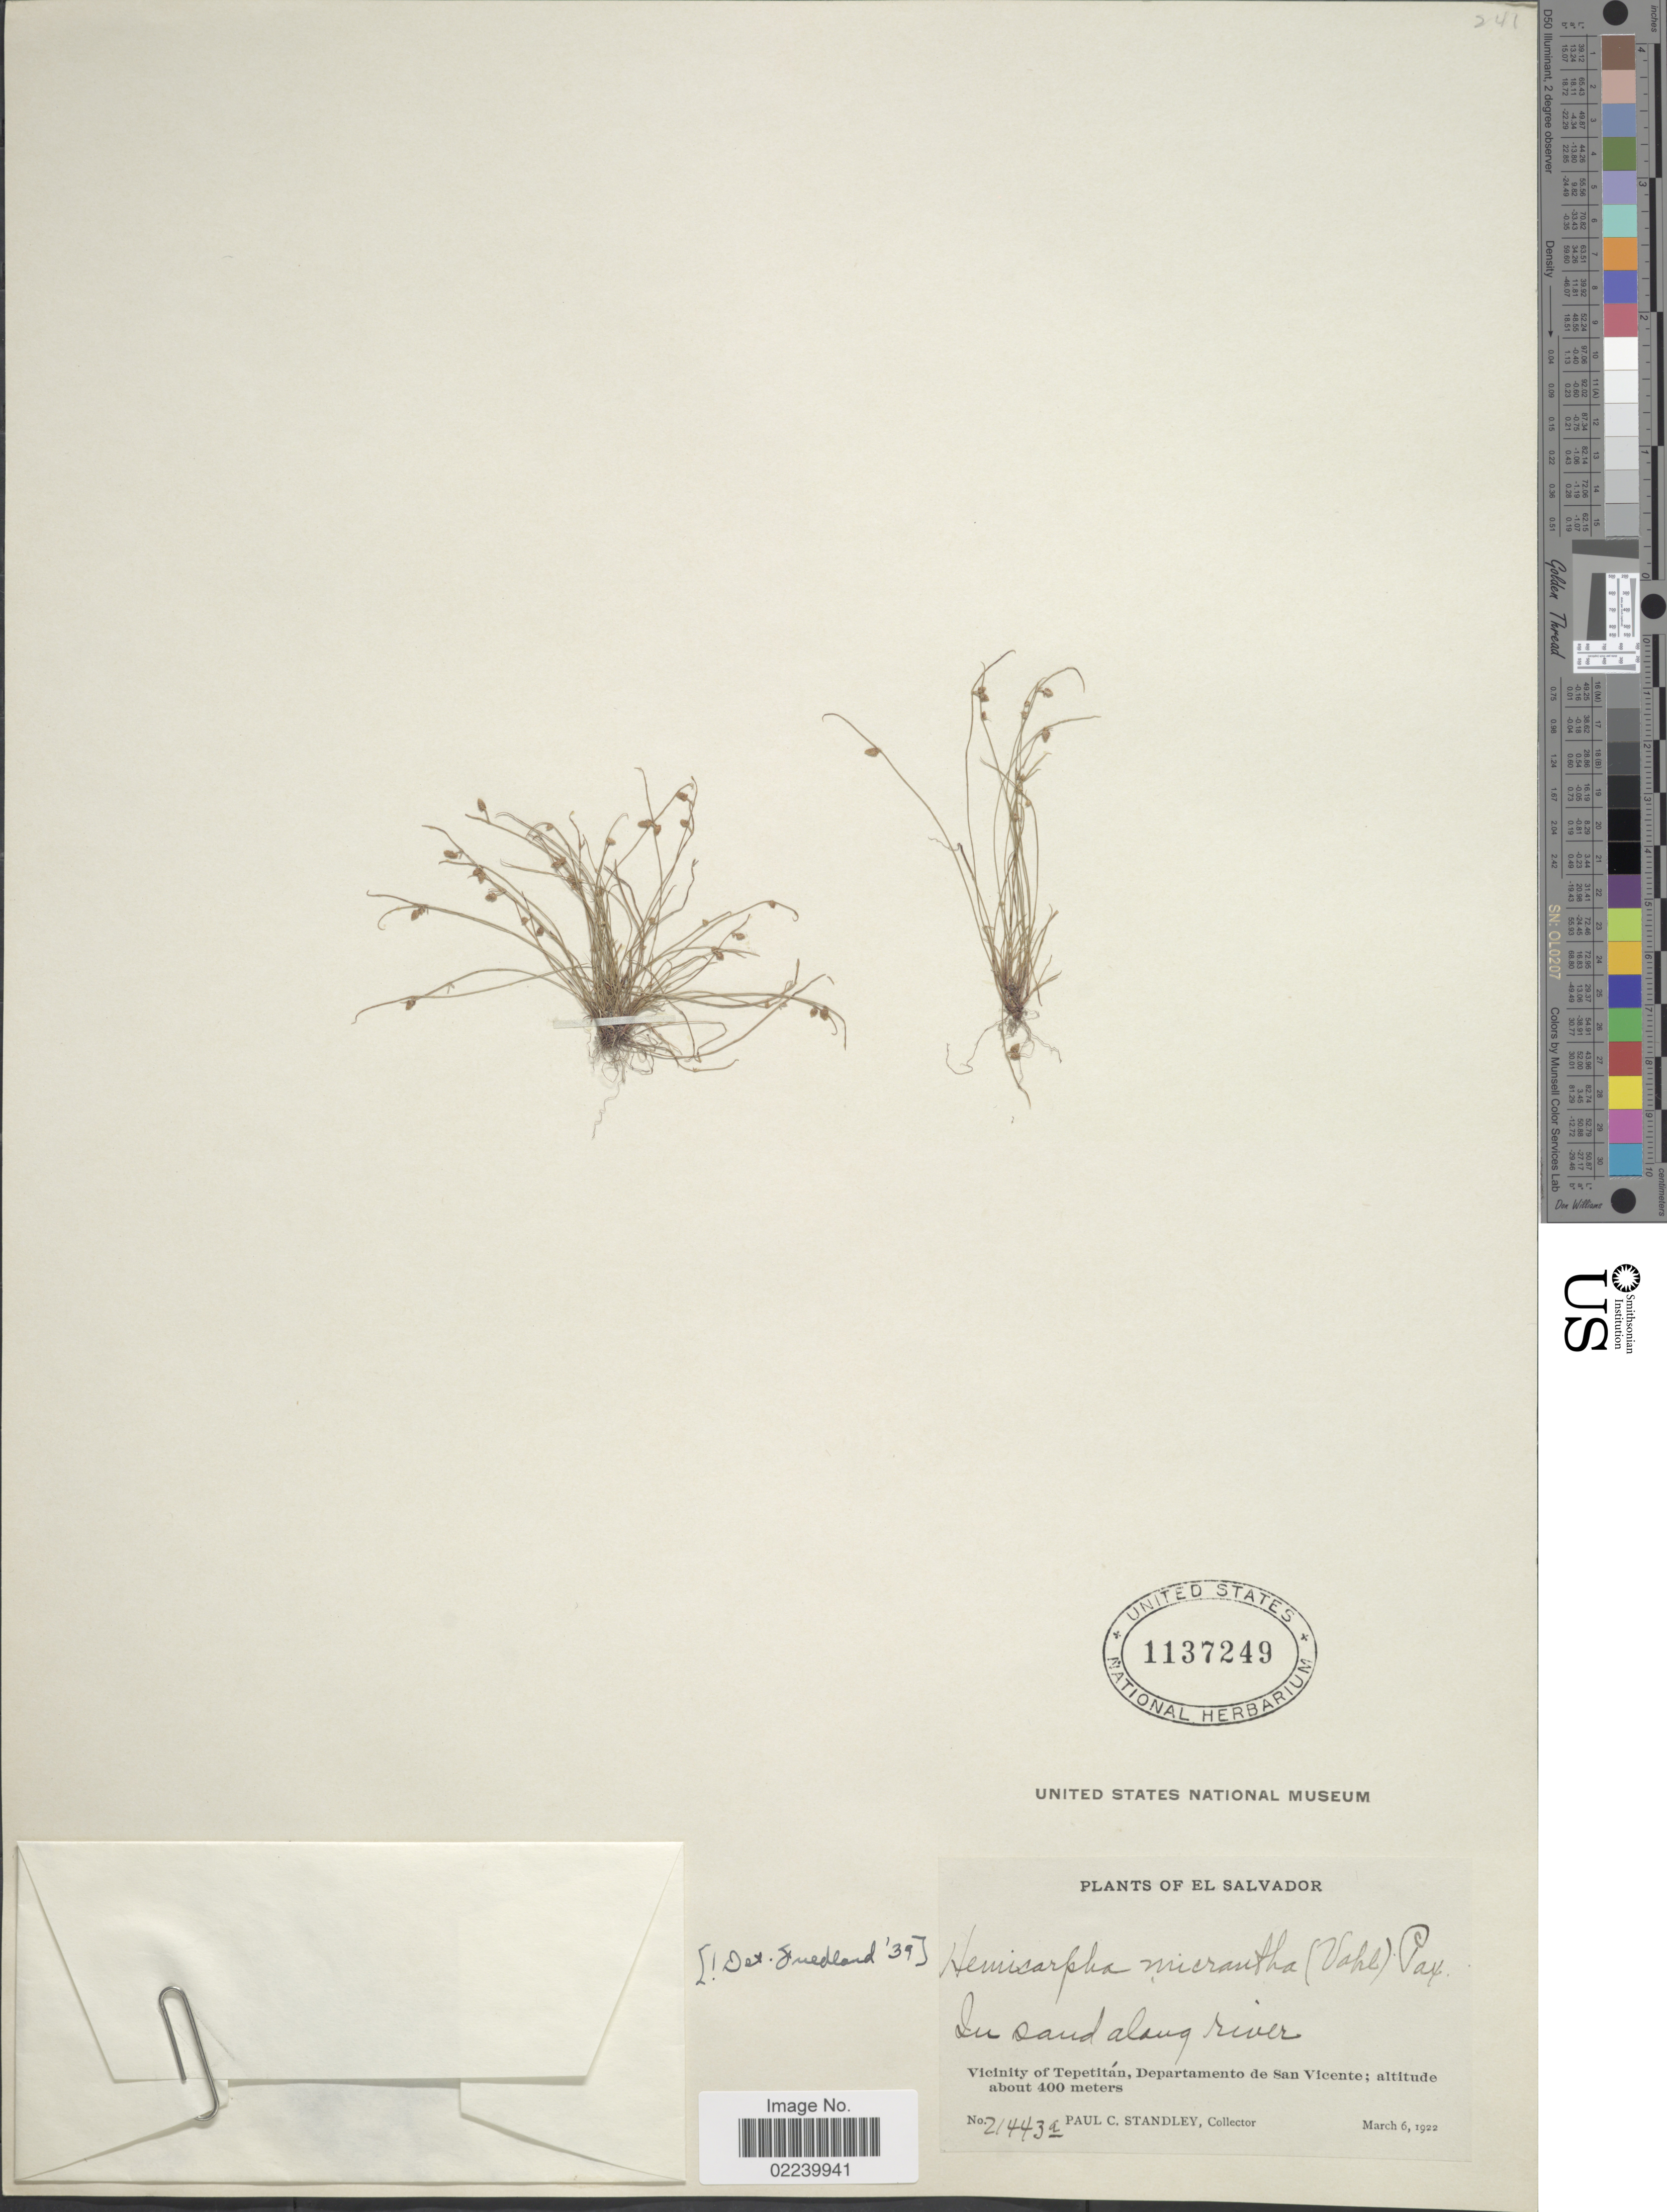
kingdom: Plantae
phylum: Tracheophyta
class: Liliopsida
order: Poales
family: Cyperaceae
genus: Cyperus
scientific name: Cyperus subsquarrosus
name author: (Muhl.) Bauters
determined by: Strong, M. T., (US), Smithsonian Institution - National Museum of Natural History (UNITED STATES)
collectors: P. C. Standley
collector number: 21443a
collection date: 1922-03-06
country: El Salvador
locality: In sand along river, vicinity of Tepetitan, departamento de San Vicente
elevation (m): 400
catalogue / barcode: US 1137249